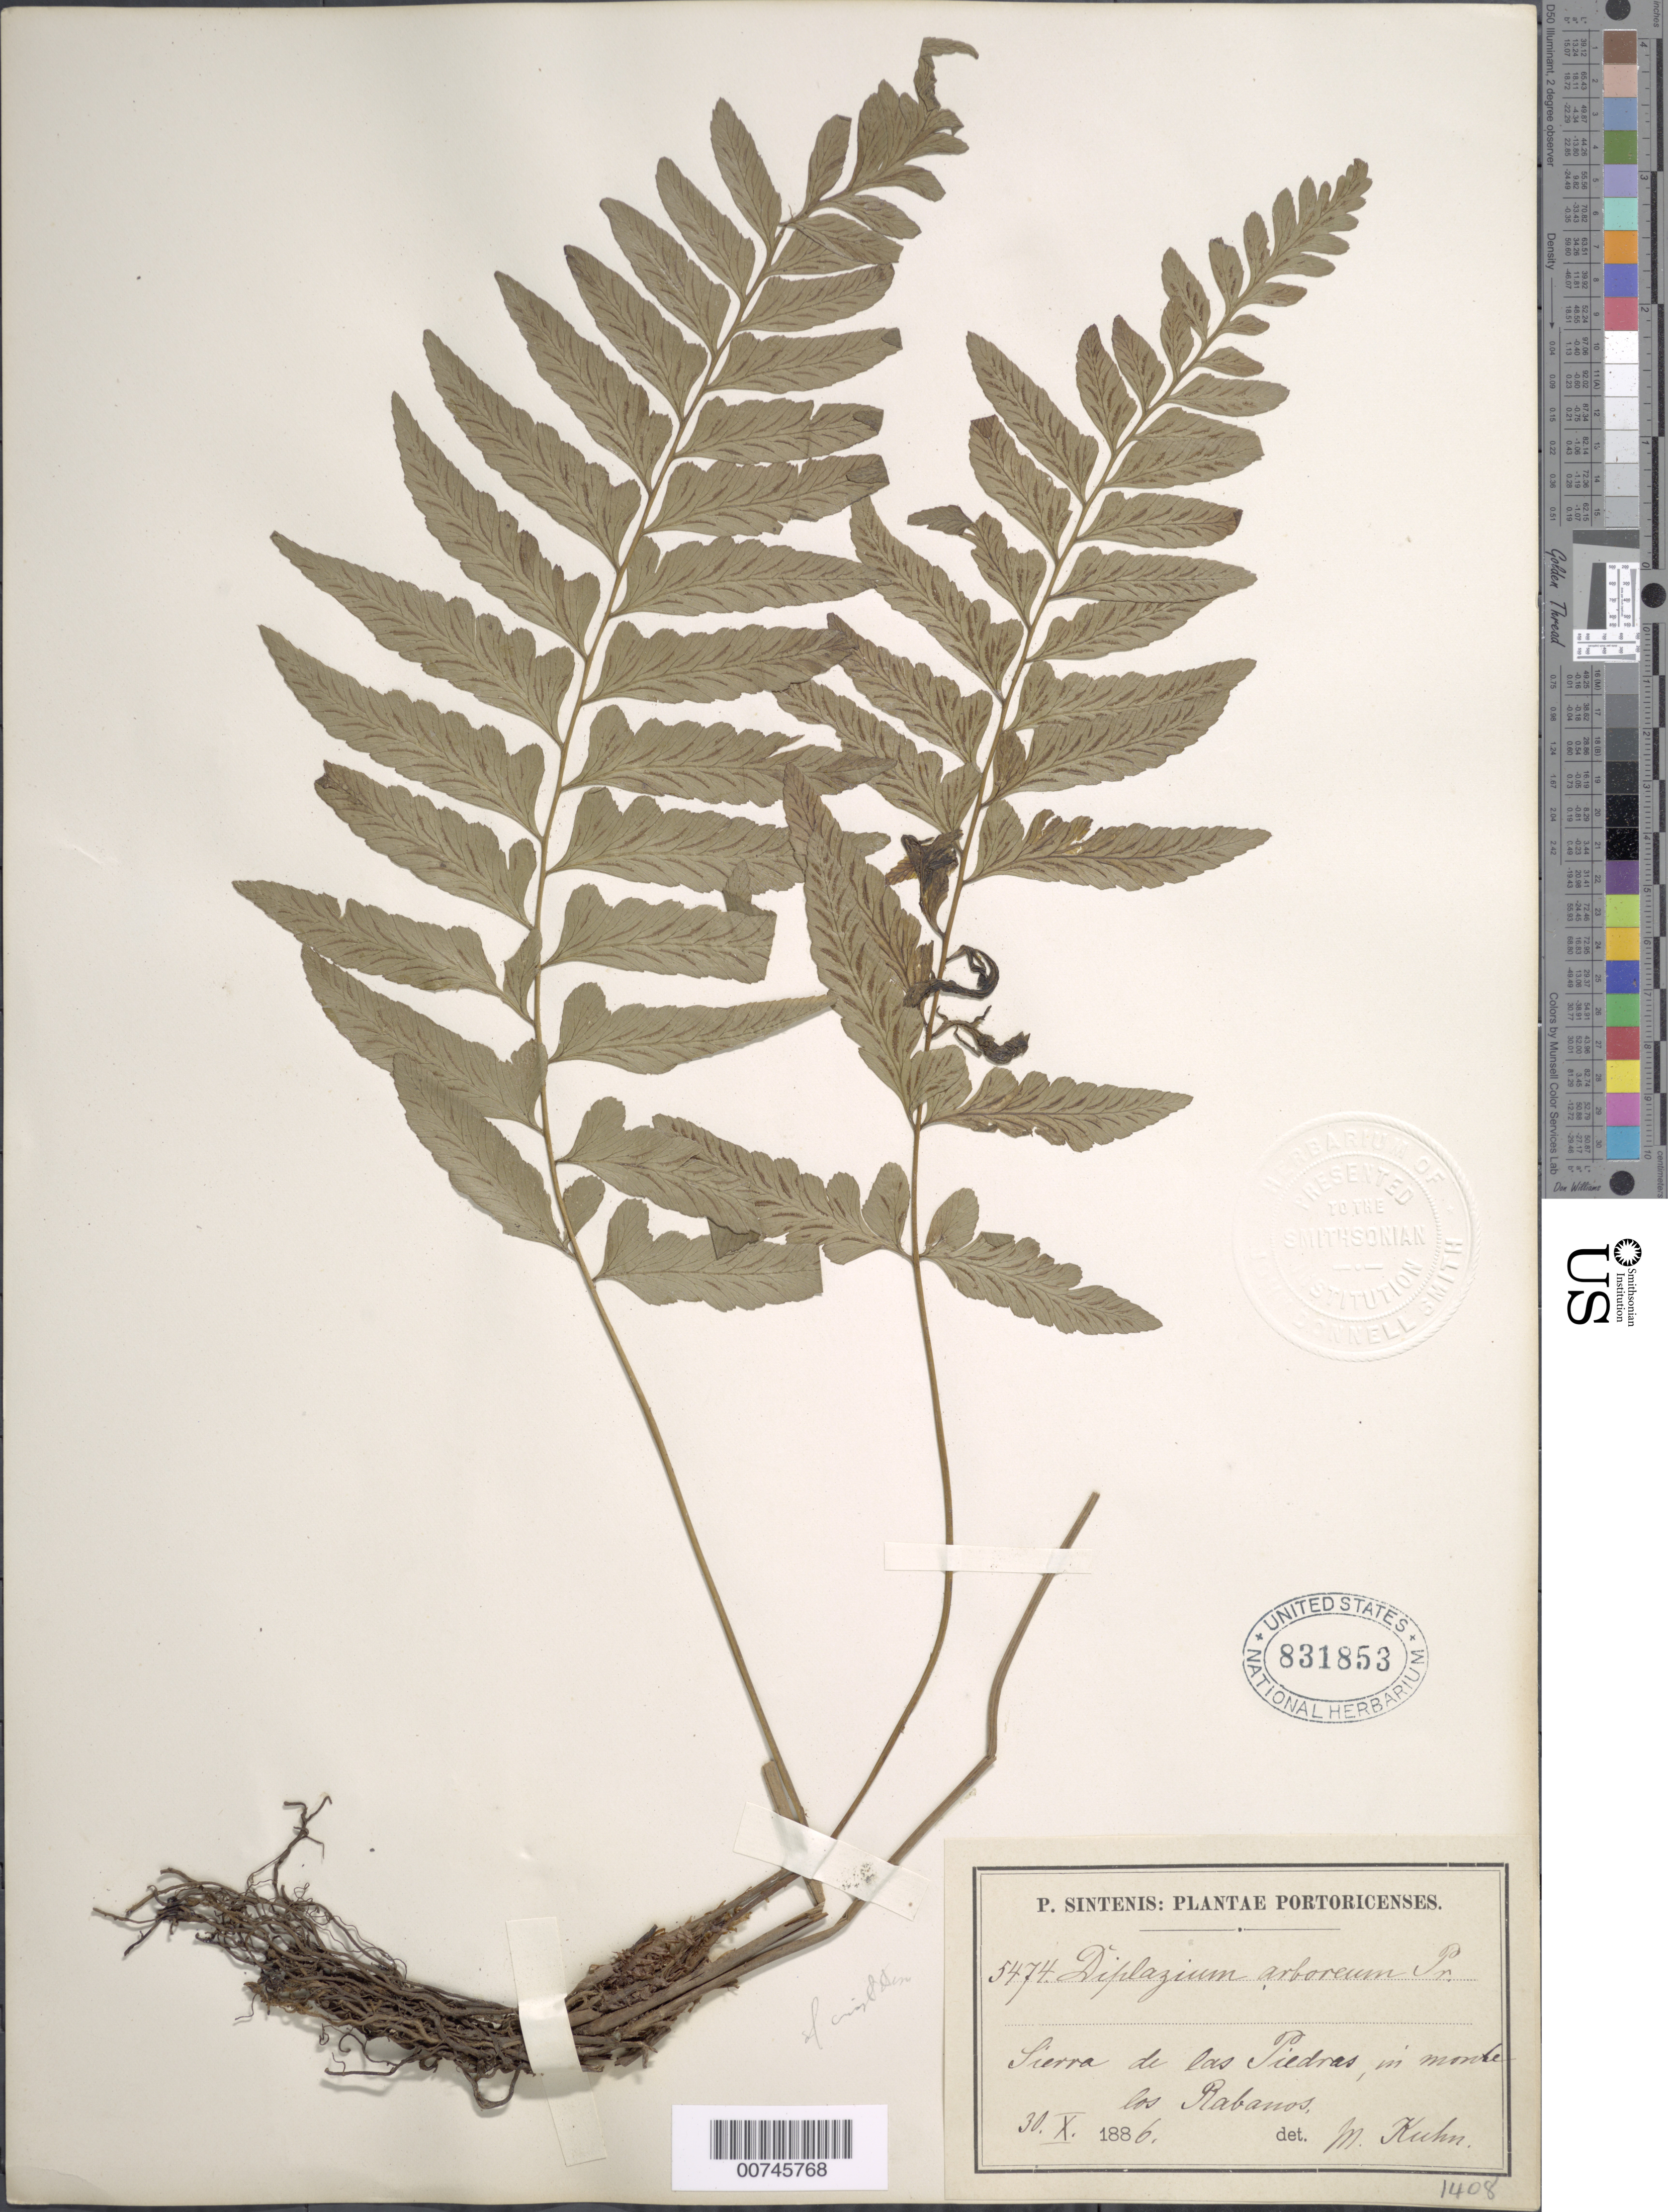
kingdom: Plantae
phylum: Tracheophyta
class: Polypodiopsida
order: Polypodiales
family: Athyriaceae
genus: Diplazium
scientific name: Diplazium unilobum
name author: (Poir.) Hieron.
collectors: P. Sintenis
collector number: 5474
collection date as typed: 30 Oct 1886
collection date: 1886-10-30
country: Puerto Rico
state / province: Las Piedras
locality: Sierra de Las Piedras, in monte Los Rabanos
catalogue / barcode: US 831853